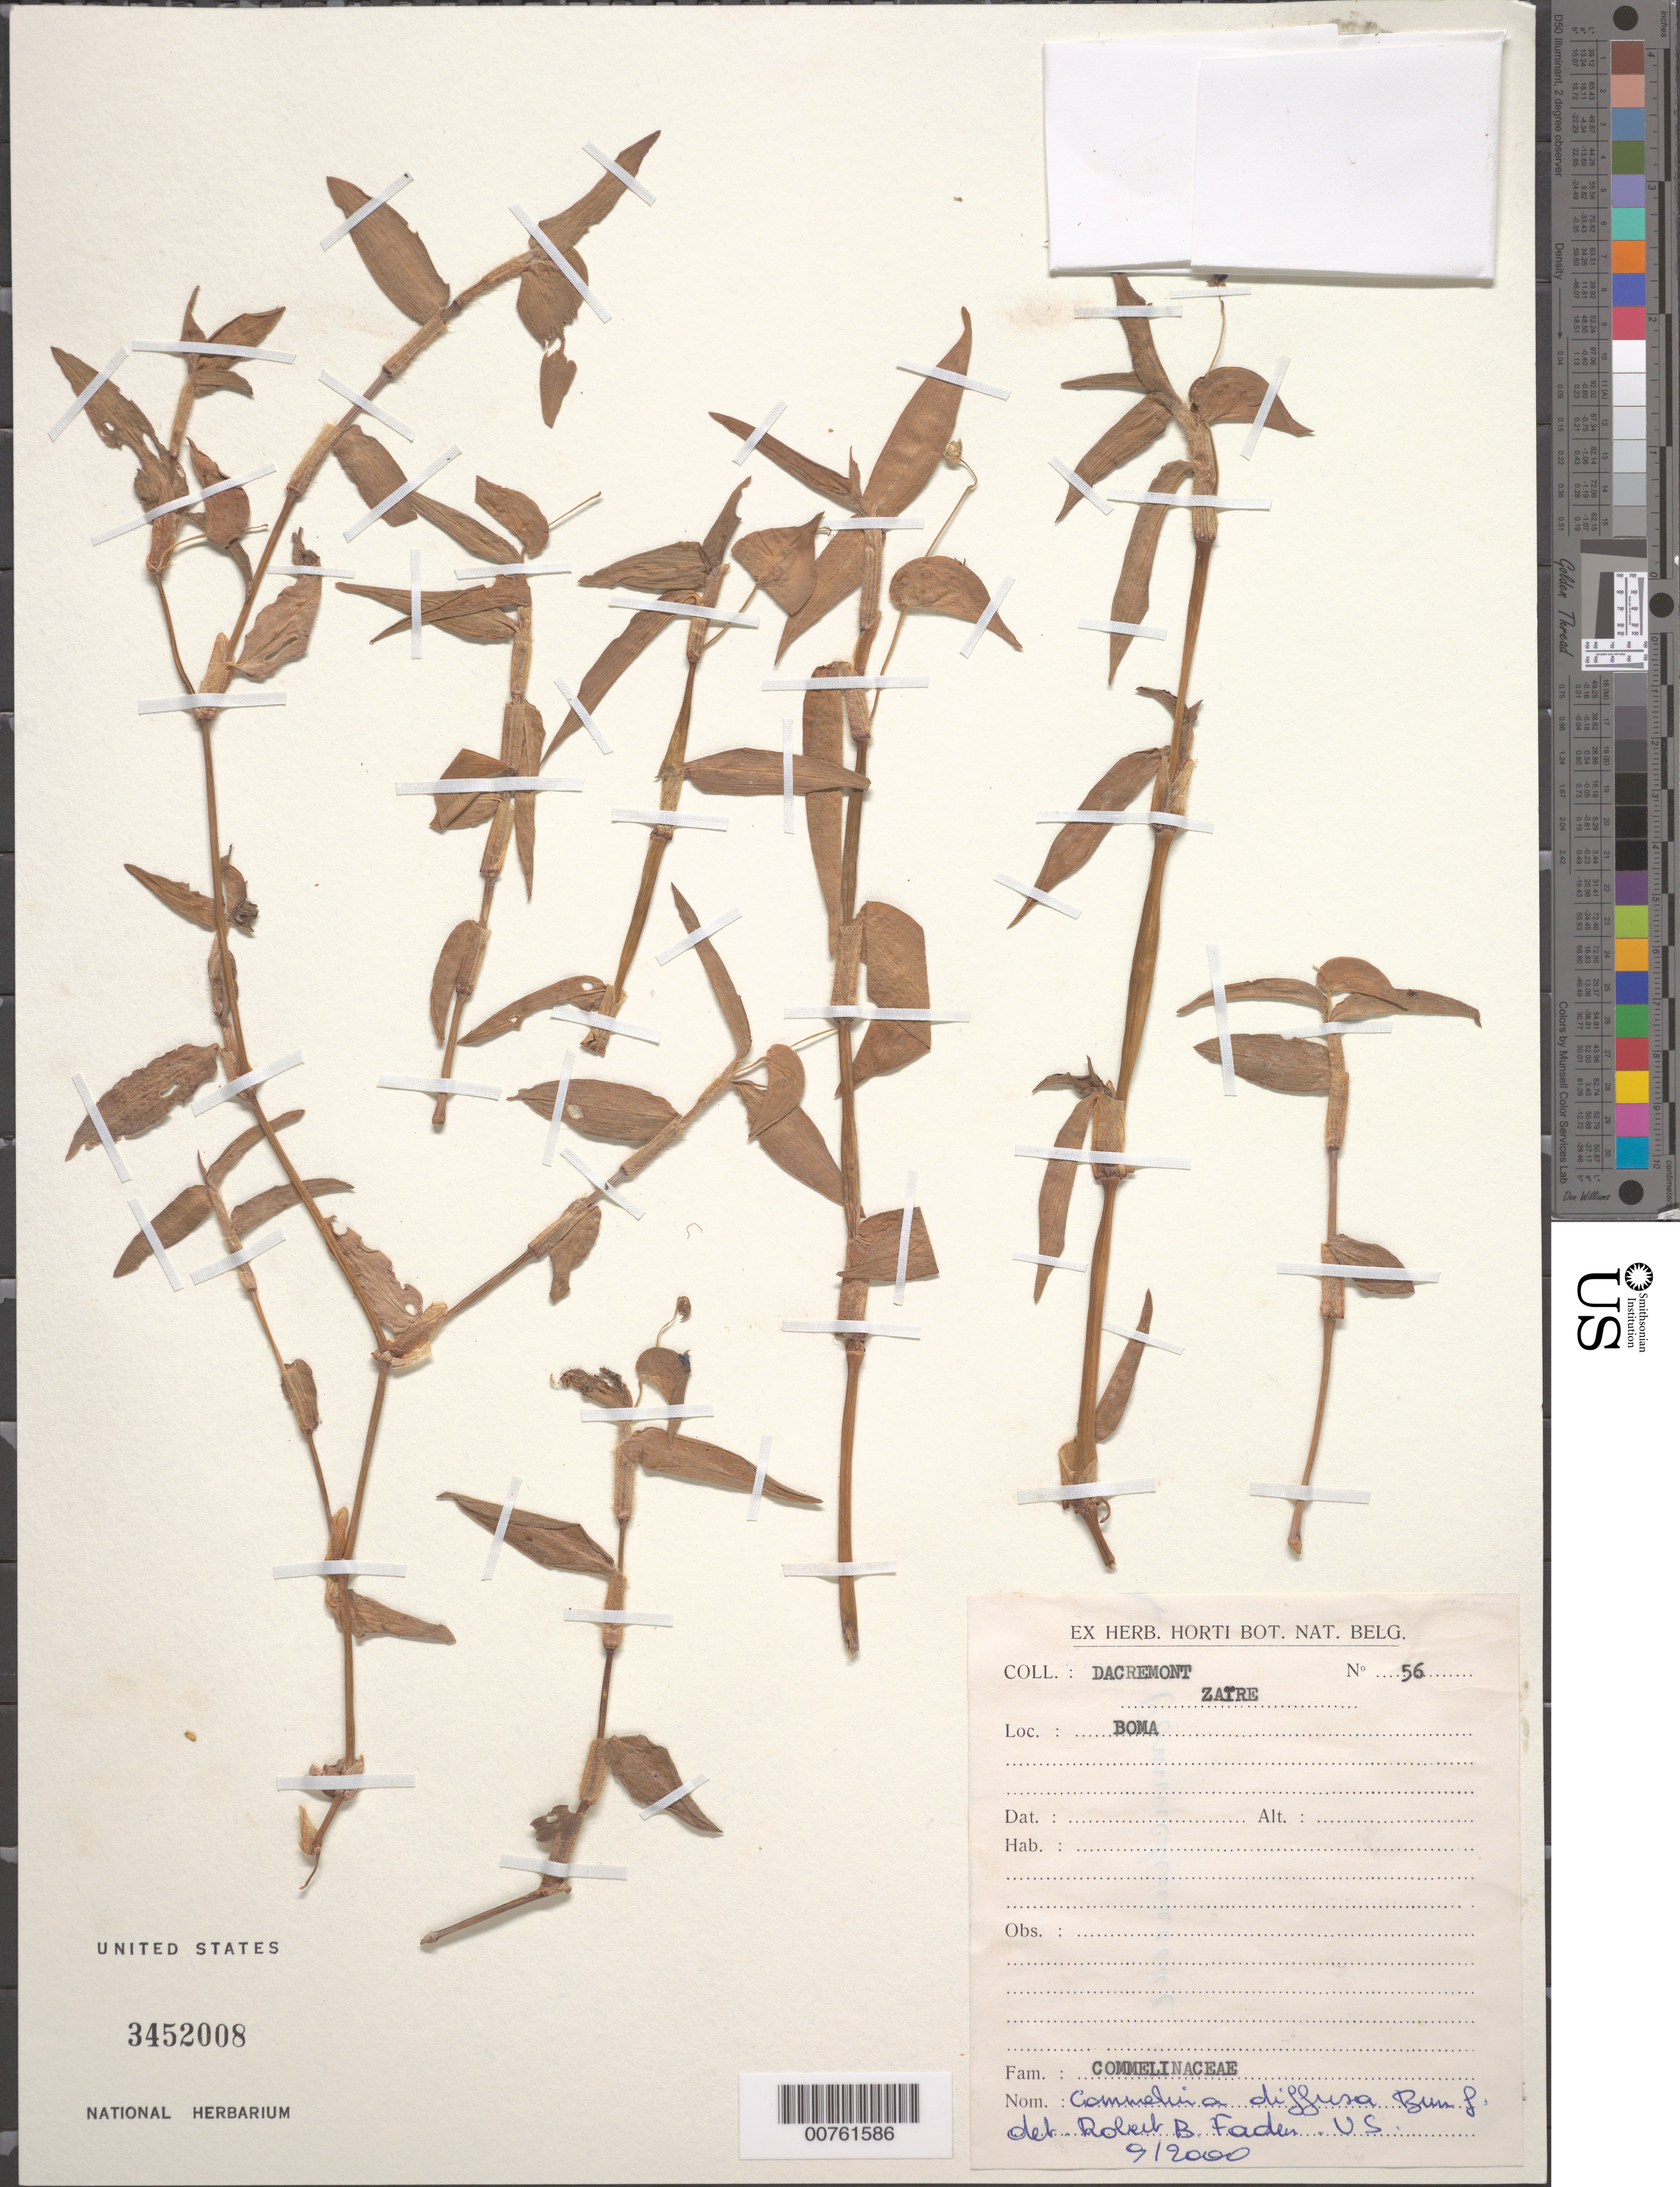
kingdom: Plantae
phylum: Tracheophyta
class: Liliopsida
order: Commelinales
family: Commelinaceae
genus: Commelina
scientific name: Commelina diffusa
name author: Burm. f.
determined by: Faden, Robert B., (US), Smithsonian Institution - National Museum of Natural History (UNITED STATES)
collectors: -. Dacremont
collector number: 56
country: Congo, Democratic Republic of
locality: Boma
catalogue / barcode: US 3452008